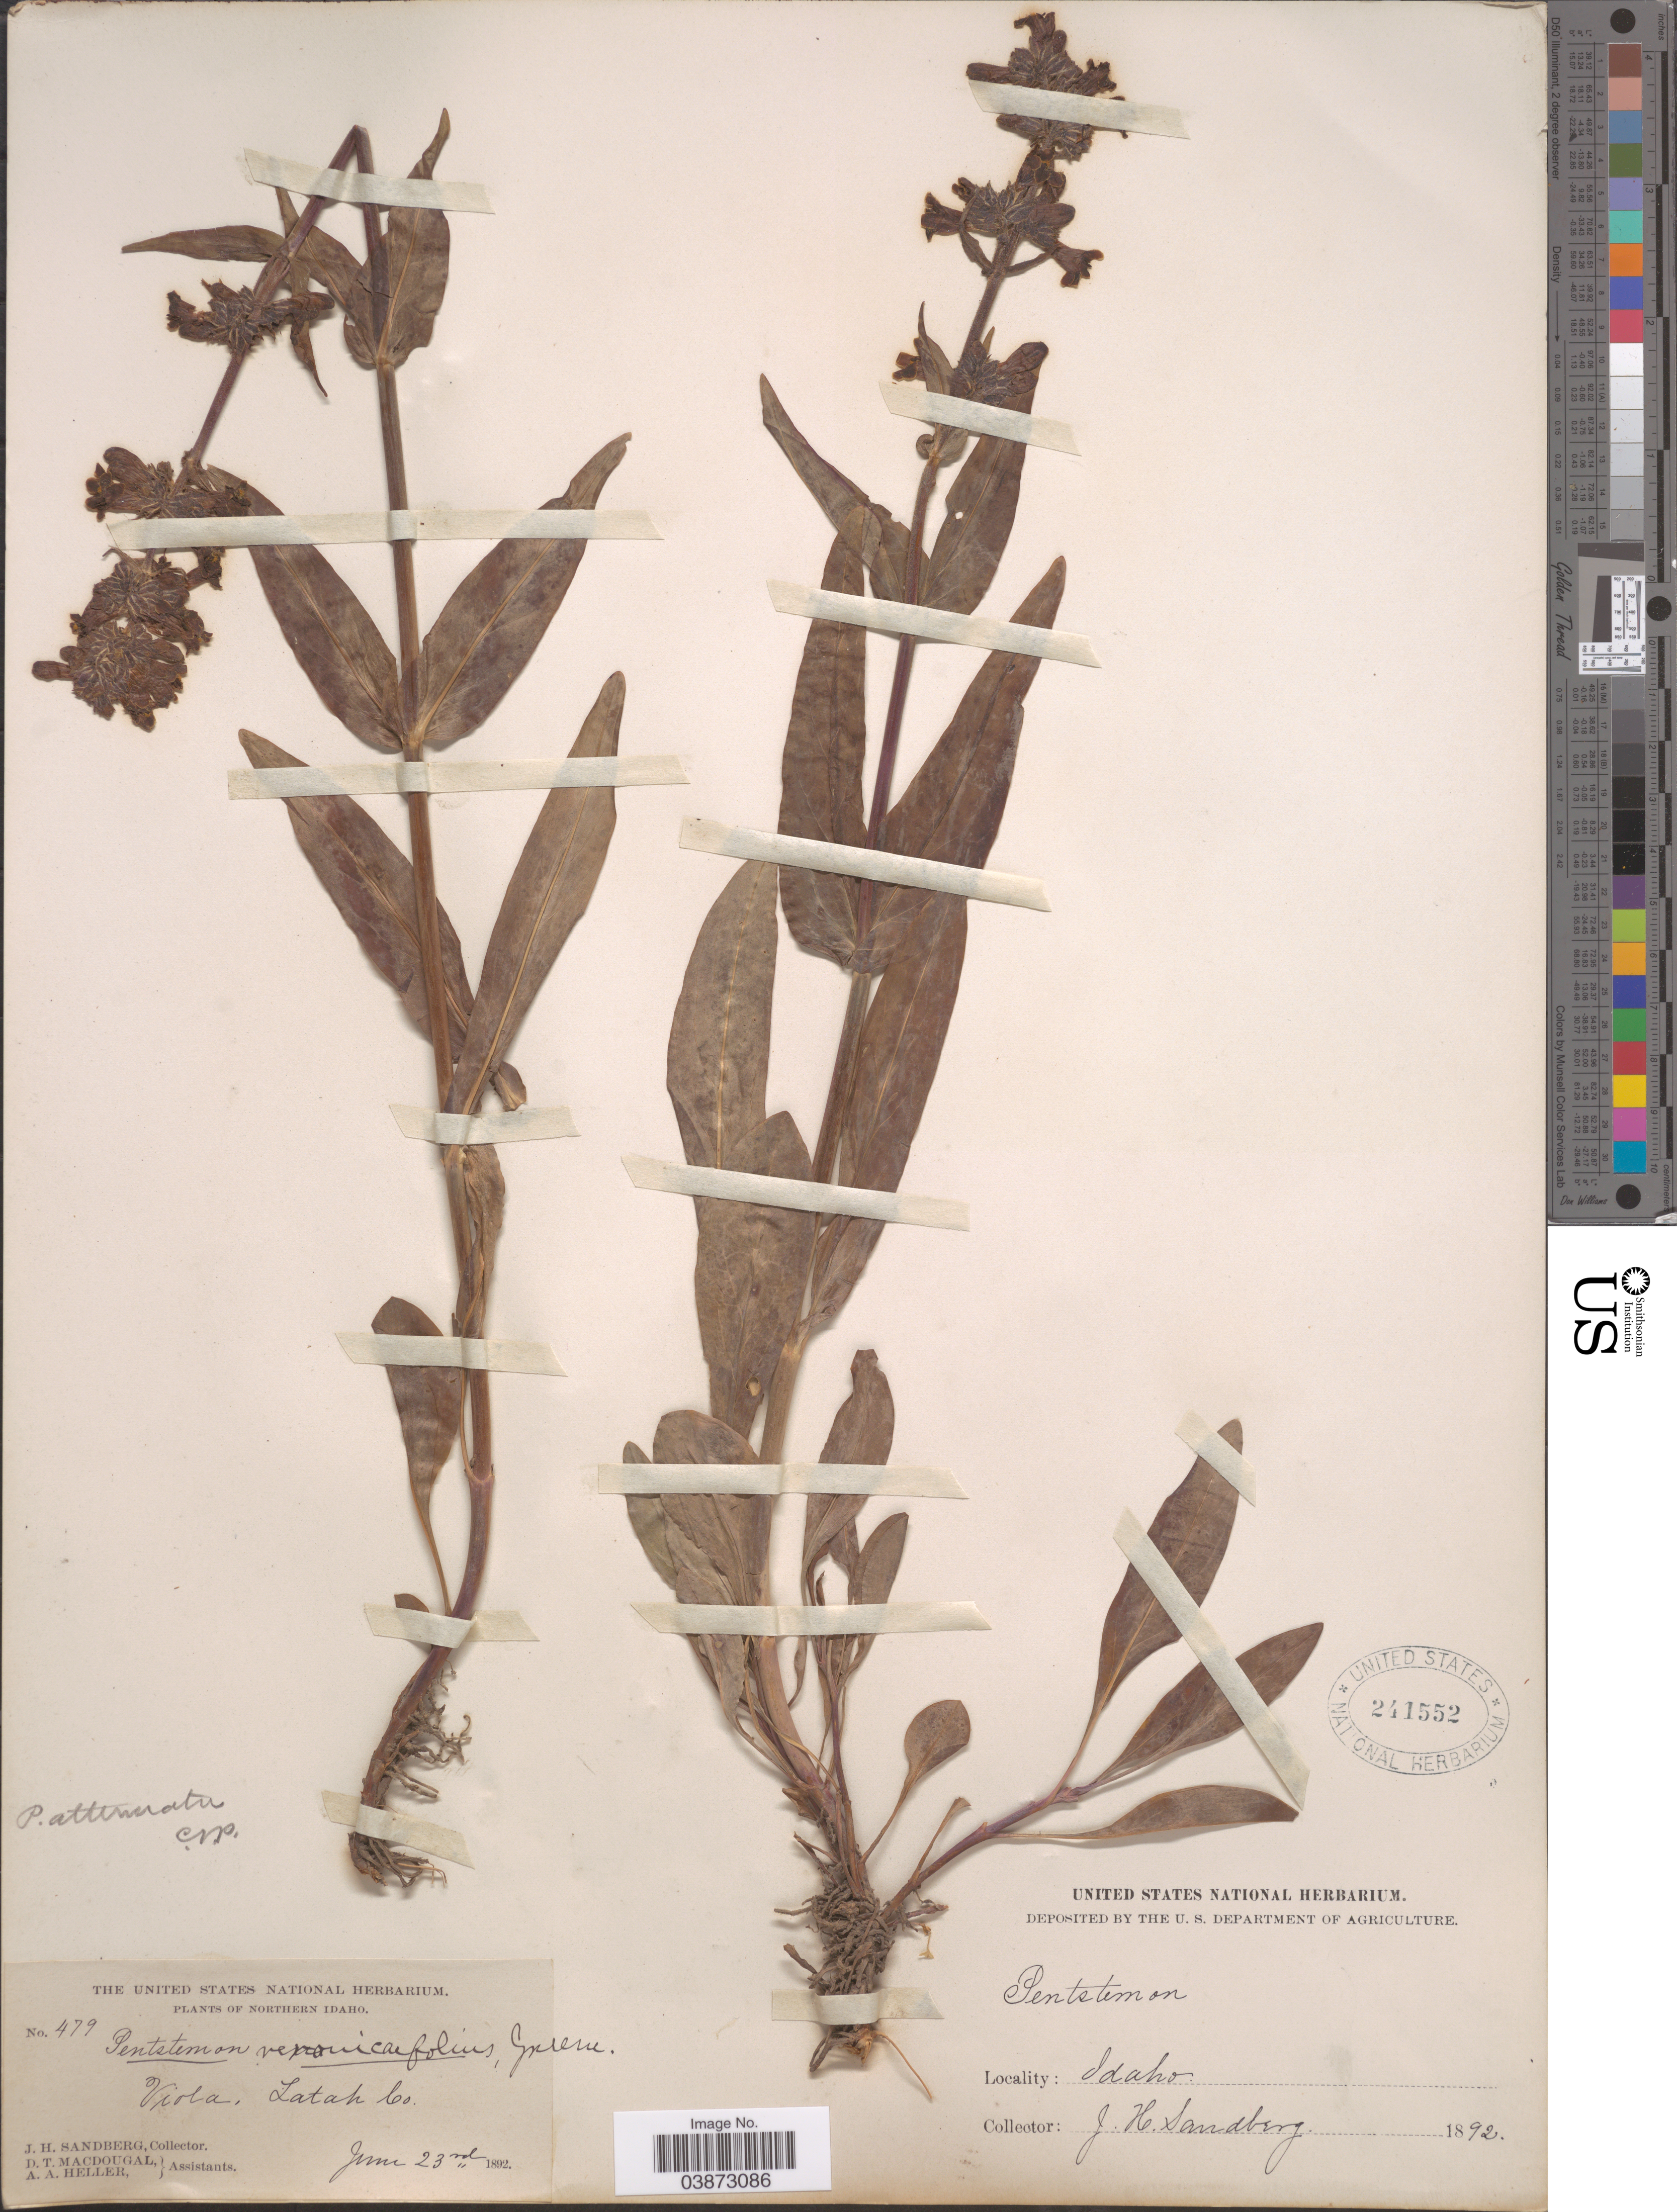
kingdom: Plantae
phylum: Tracheophyta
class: Magnoliopsida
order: Lamiales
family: Plantaginaceae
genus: Penstemon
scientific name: Penstemon attenuatus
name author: Douglas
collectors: J. H. Sandberg, D. T. MacDougal & A. A. Heller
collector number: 479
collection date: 1892-06-23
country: United States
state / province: Idaho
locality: Northern Idaho. Viola. Latah Co.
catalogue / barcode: US 241552